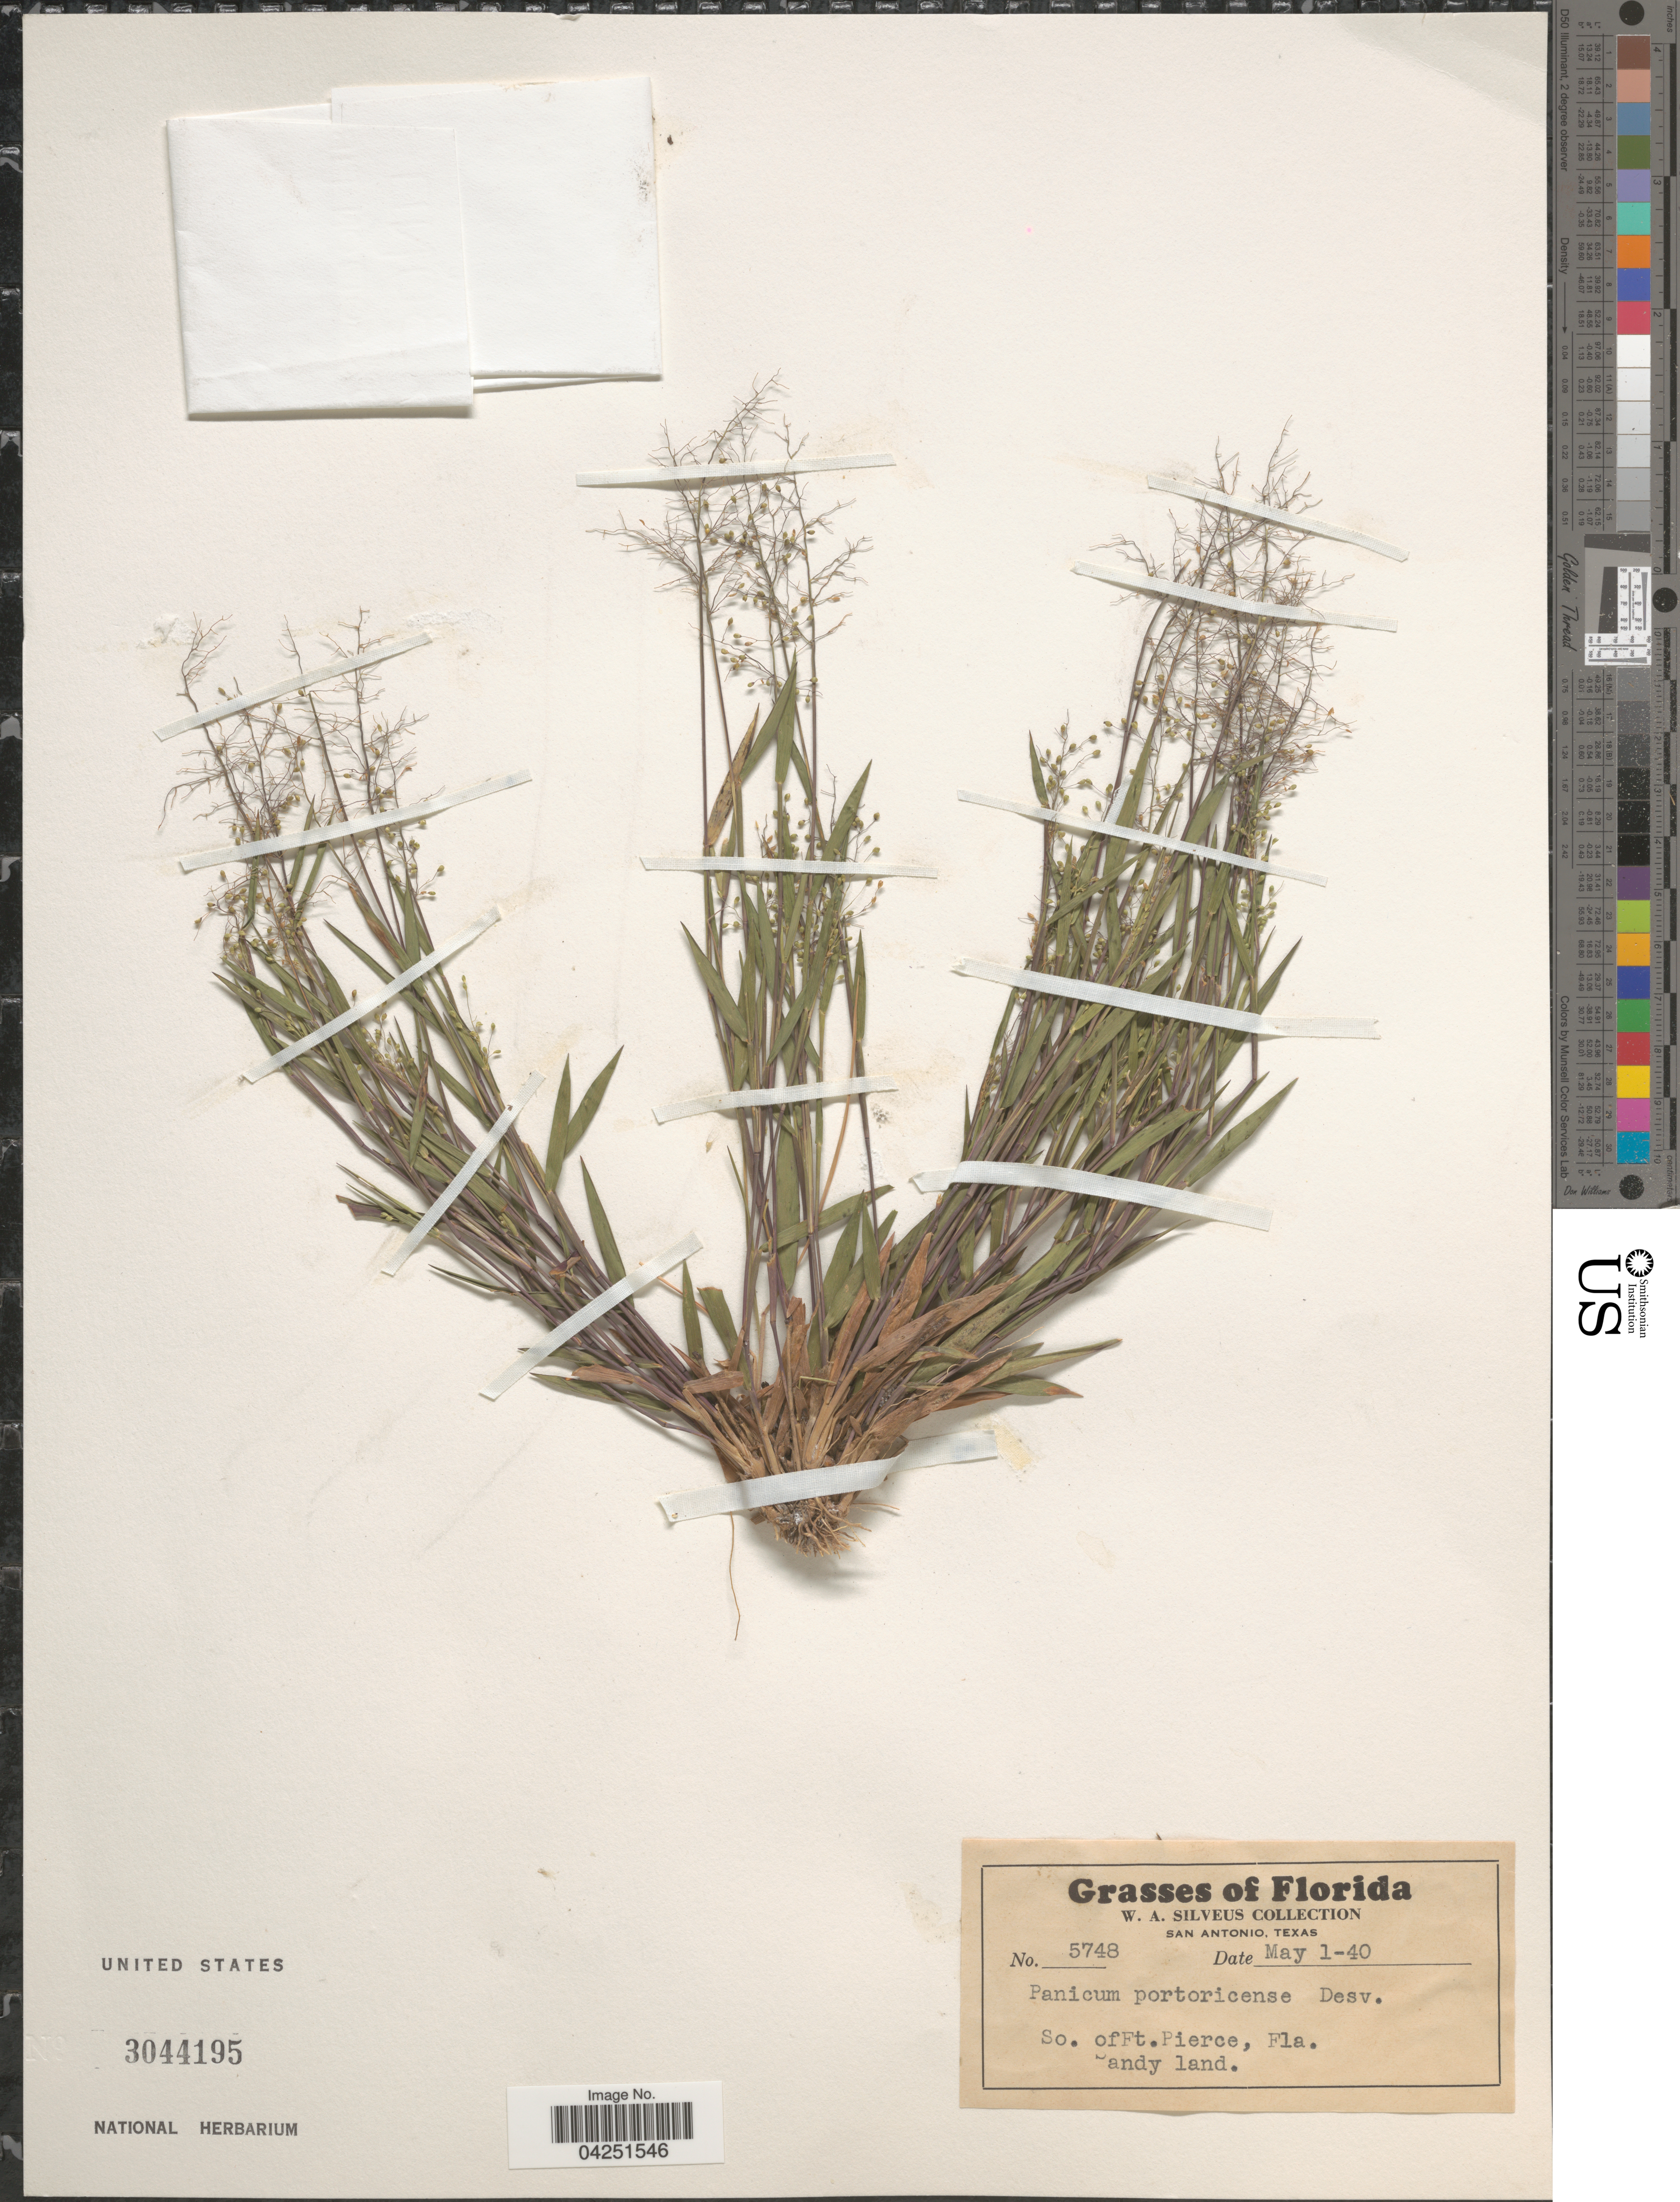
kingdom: Plantae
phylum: Tracheophyta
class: Liliopsida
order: Poales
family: Poaceae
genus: Dichanthelium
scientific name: Dichanthelium acuminatum var. acuminatum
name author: (Sw.) Gould & C.A. Clark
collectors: W. Silveus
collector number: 5748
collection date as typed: Transcribed d/m/y: 1/5/40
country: United States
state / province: Florida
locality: So. of Ft. Pierce. Sandy land.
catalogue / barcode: US 3044195